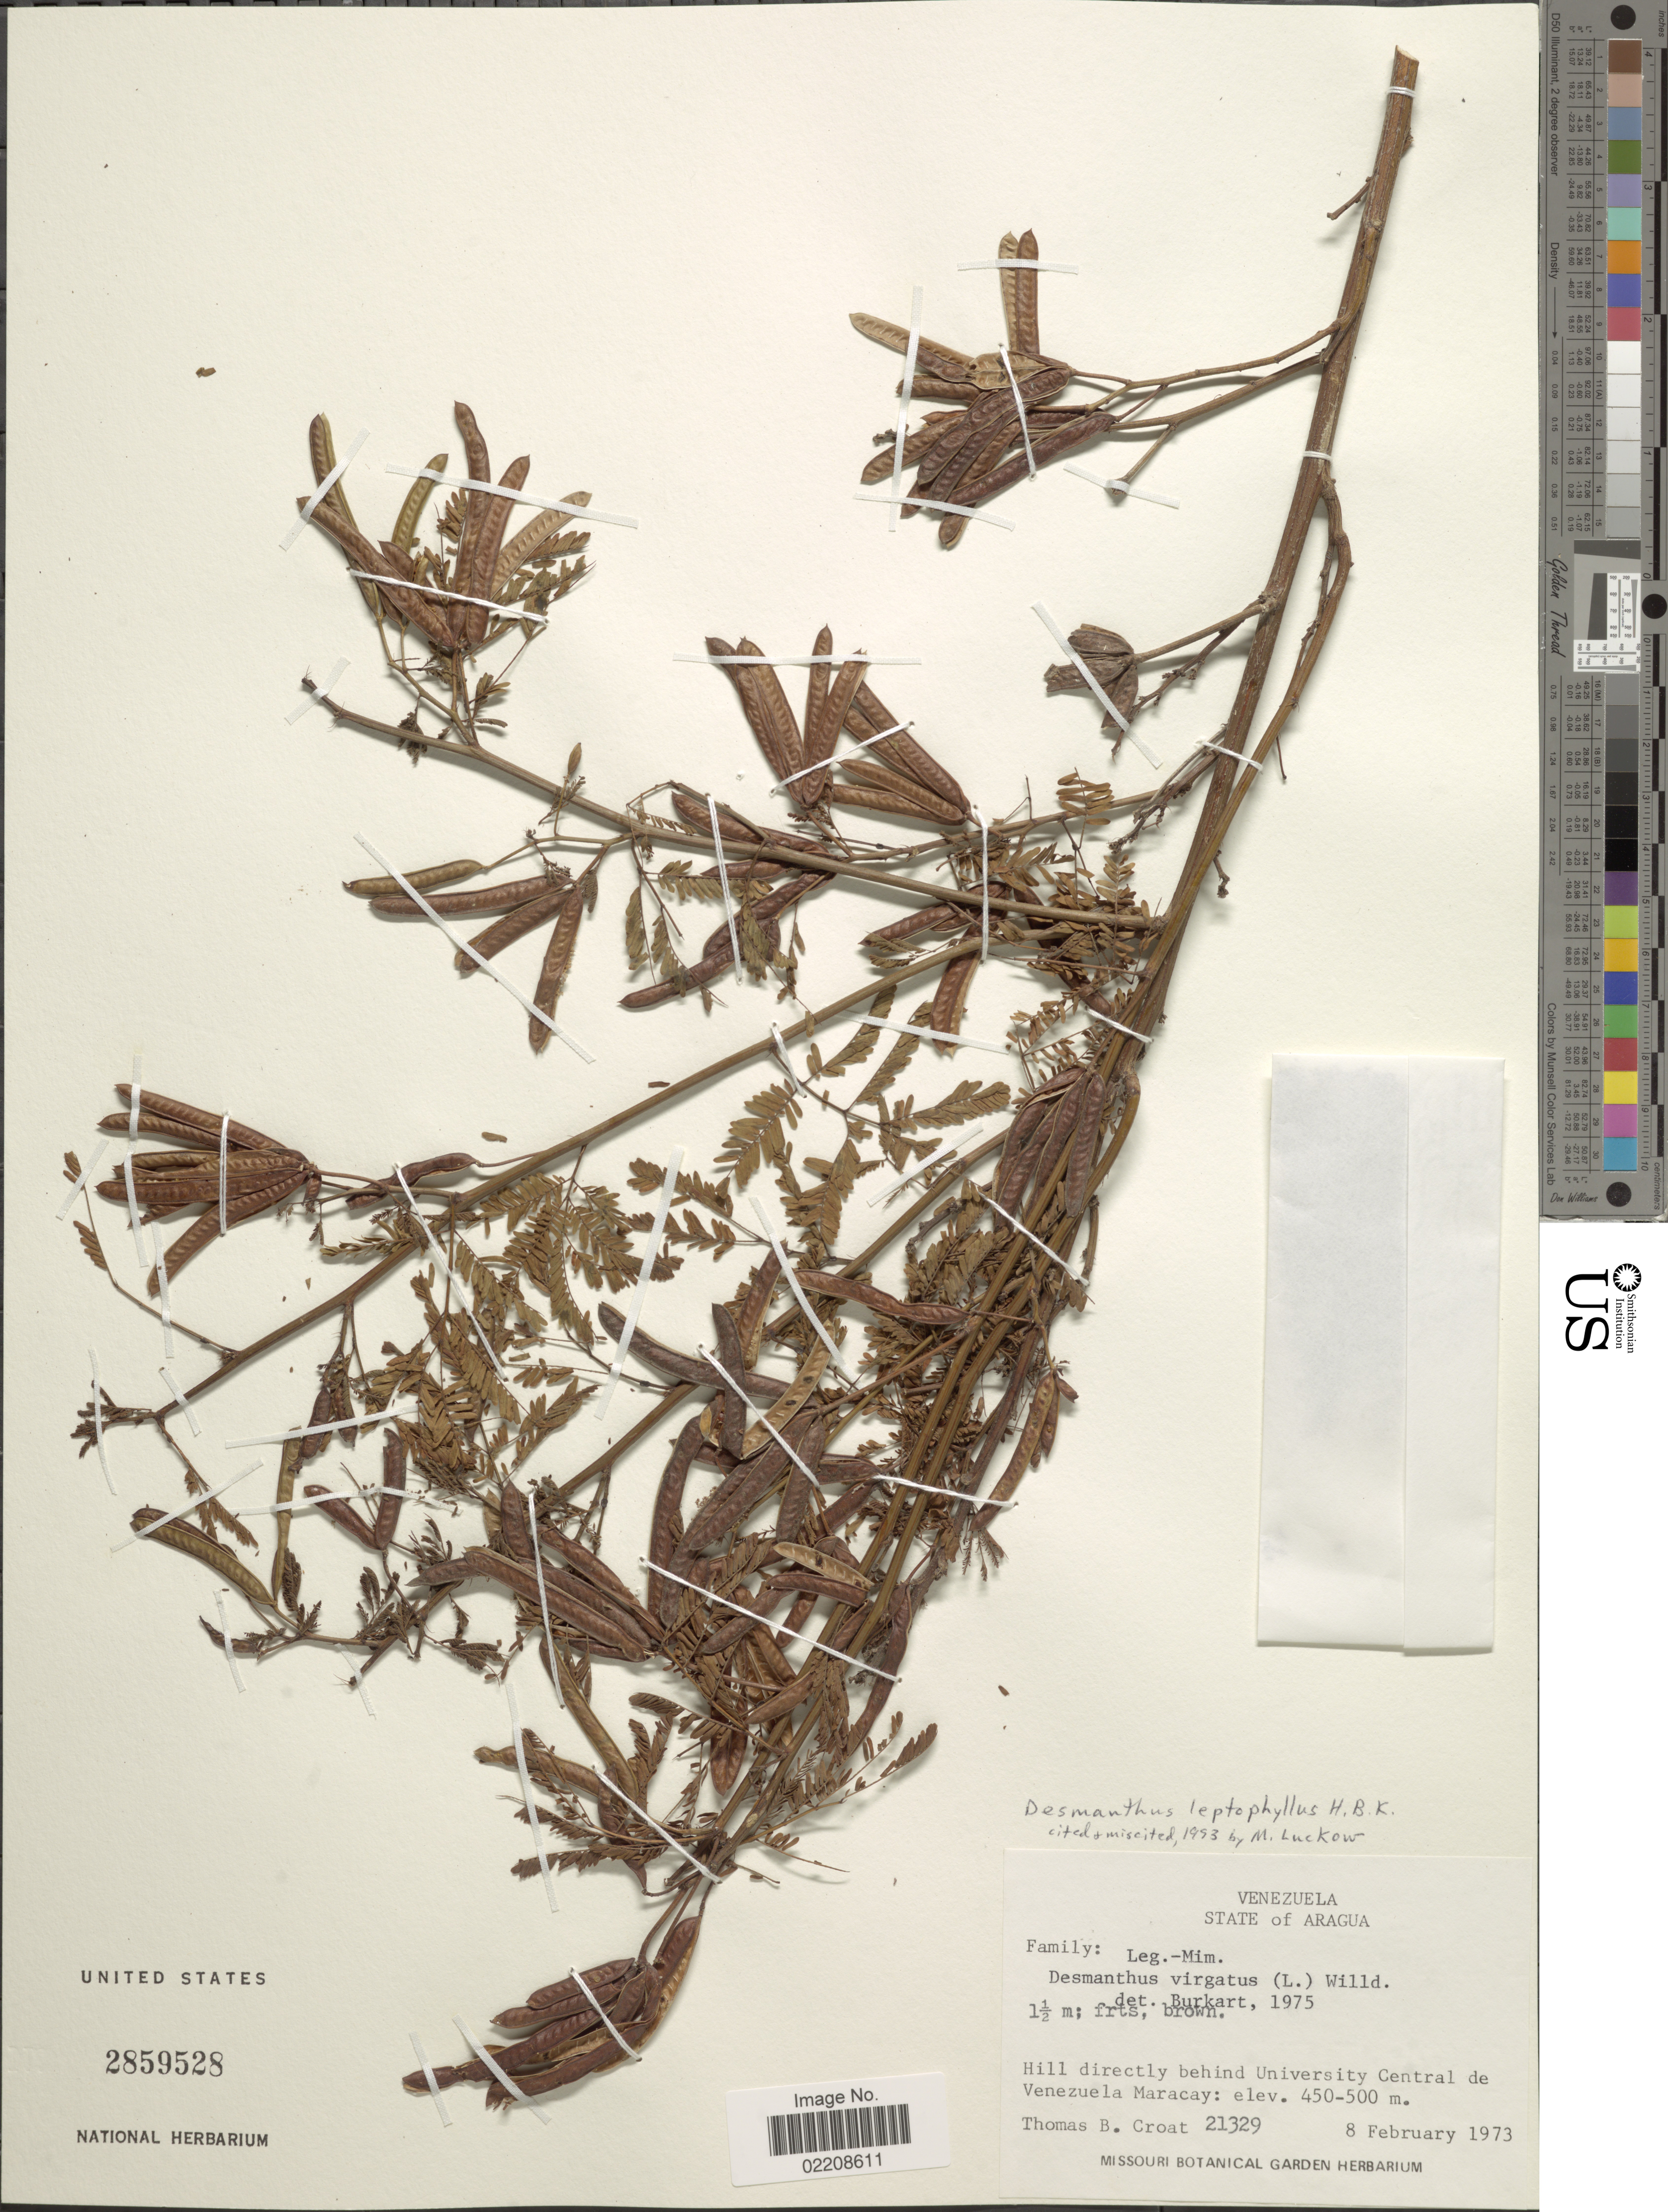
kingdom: Plantae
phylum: Tracheophyta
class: Magnoliopsida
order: Fabales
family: Fabaceae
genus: Desmanthus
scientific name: Desmanthus leptophyllus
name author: Kunth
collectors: T. B. Croat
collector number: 21329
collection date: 1973-02-08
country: Venezuela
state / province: Aragua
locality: State of Aragua. Hill directly behind University Central de Venezuela Maracay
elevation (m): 450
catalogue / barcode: US 2859528